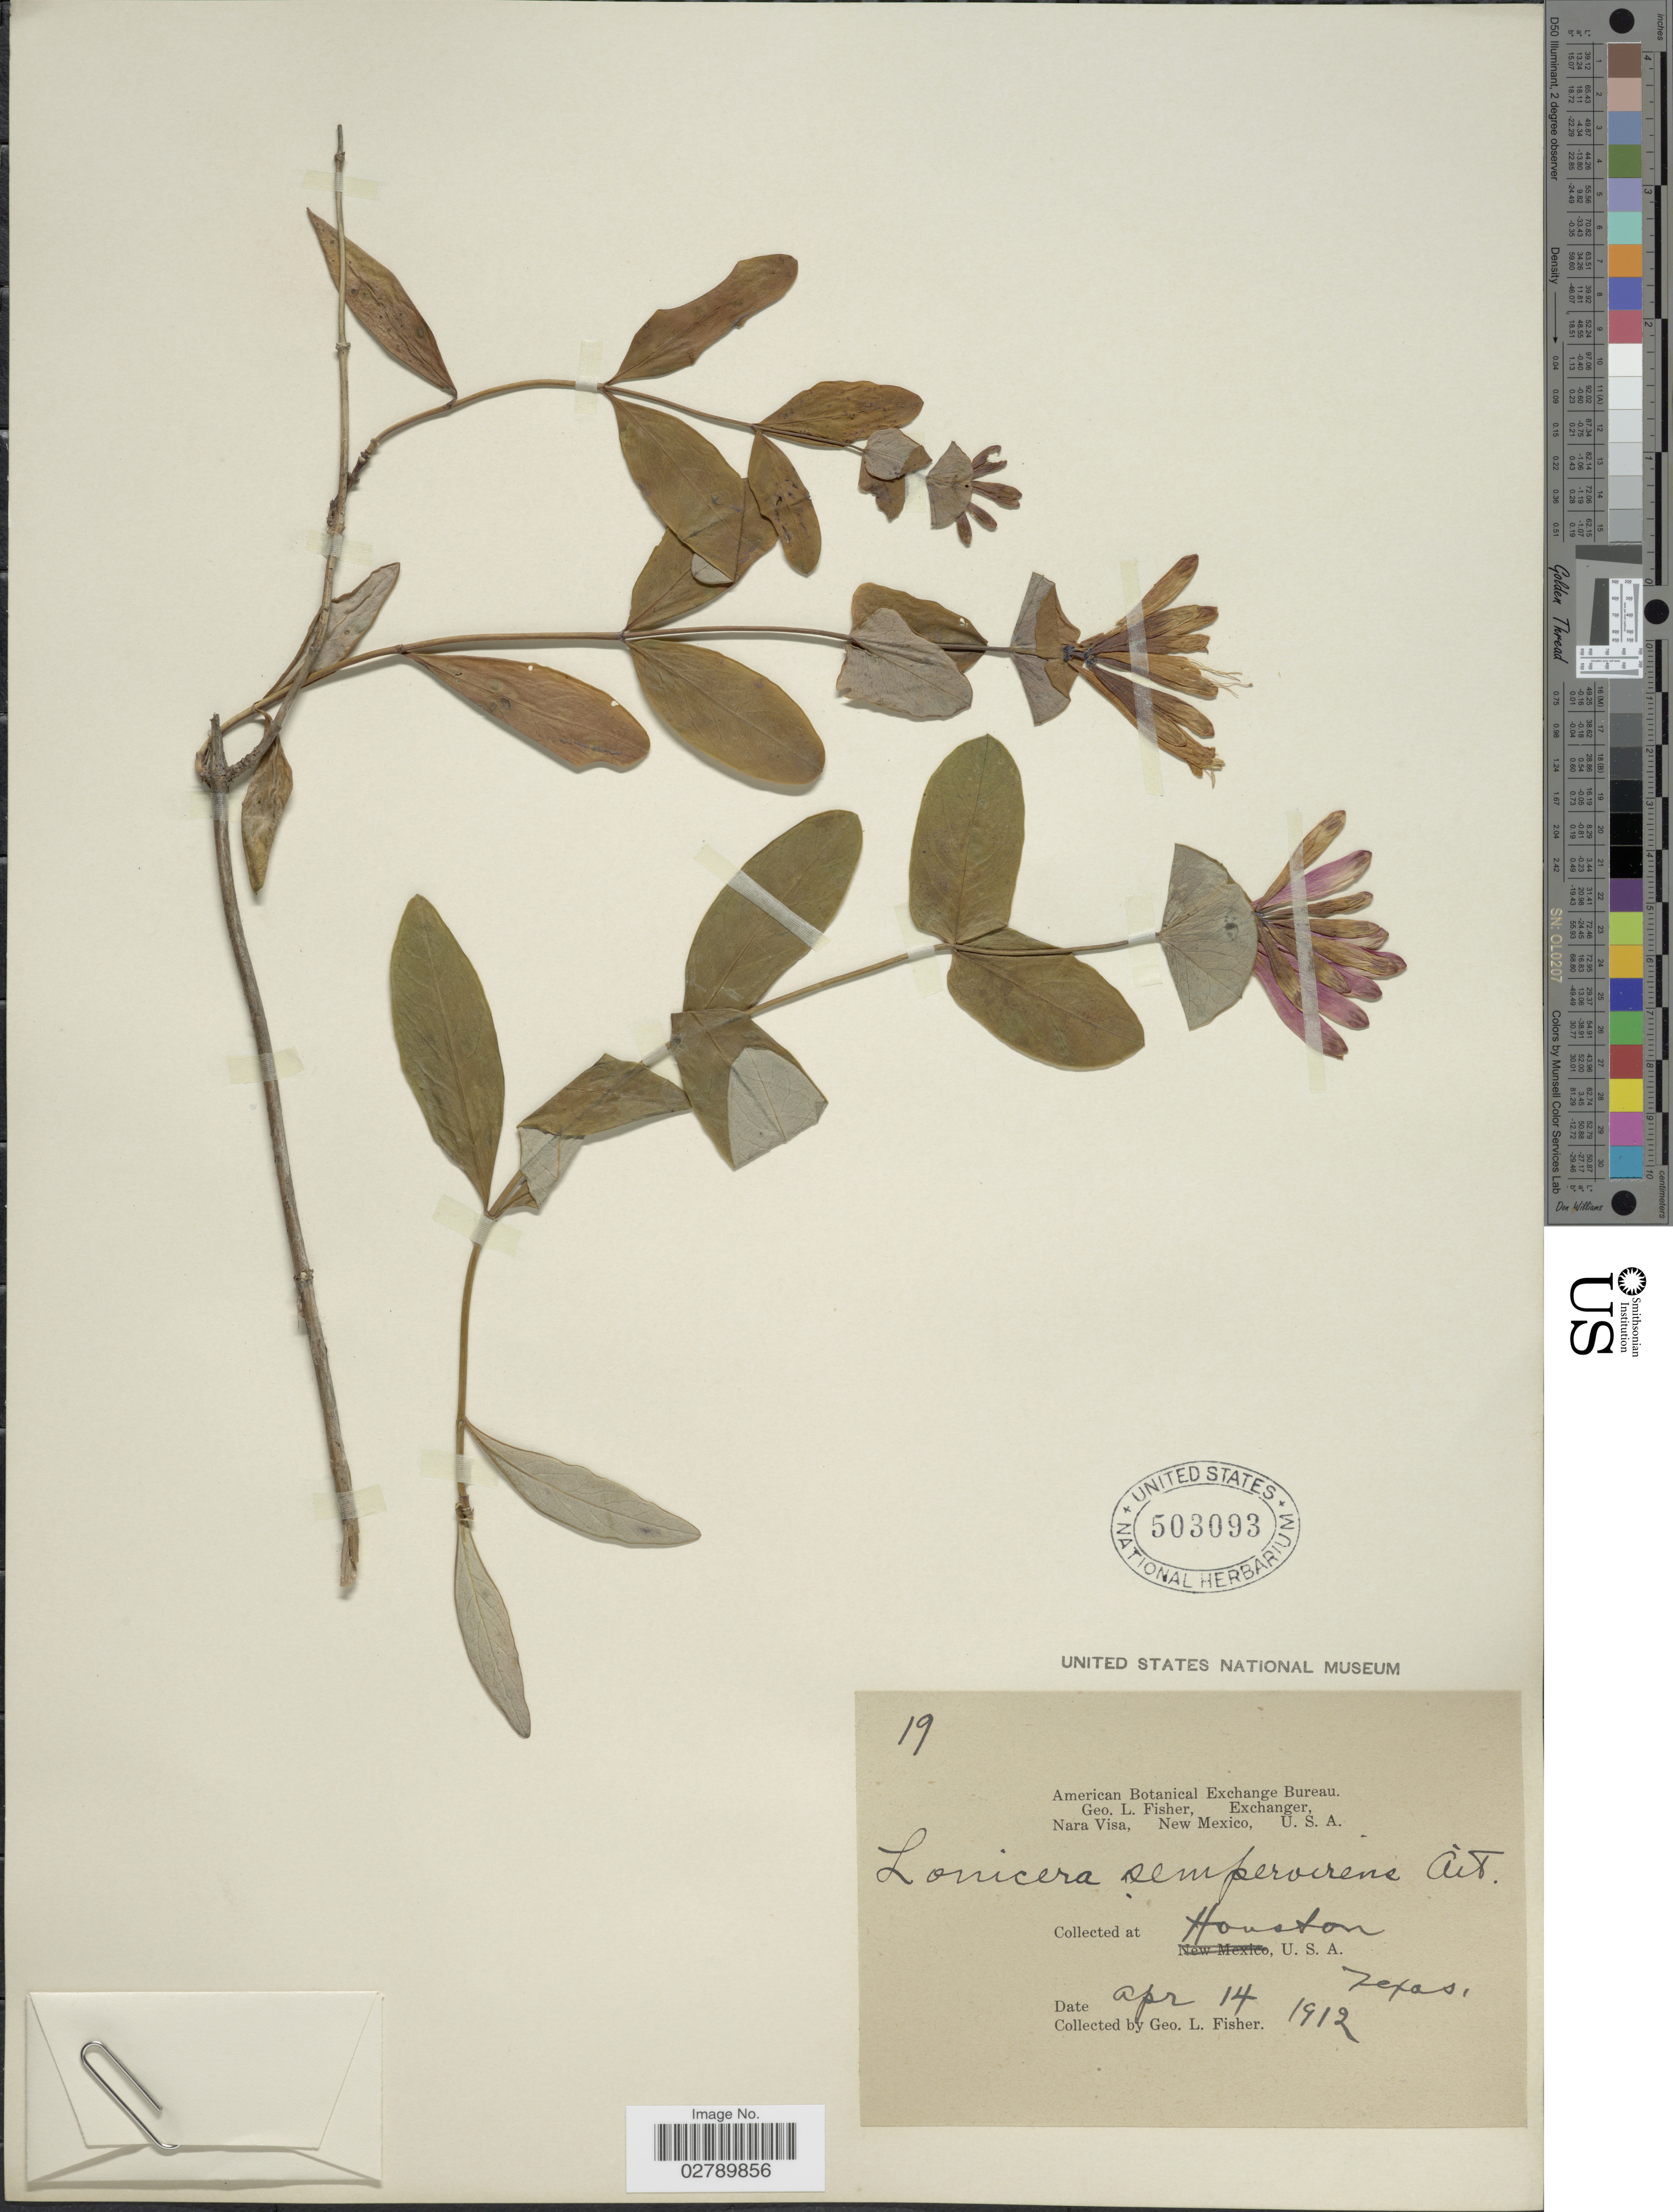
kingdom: Plantae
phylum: Tracheophyta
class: Magnoliopsida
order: Dipsacales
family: Caprifoliaceae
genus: Lonicera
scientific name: Lonicera sempervirens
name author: L.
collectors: G. L. Fisher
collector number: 19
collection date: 1912-04-14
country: United States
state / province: Texas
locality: Houston.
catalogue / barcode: US 503093